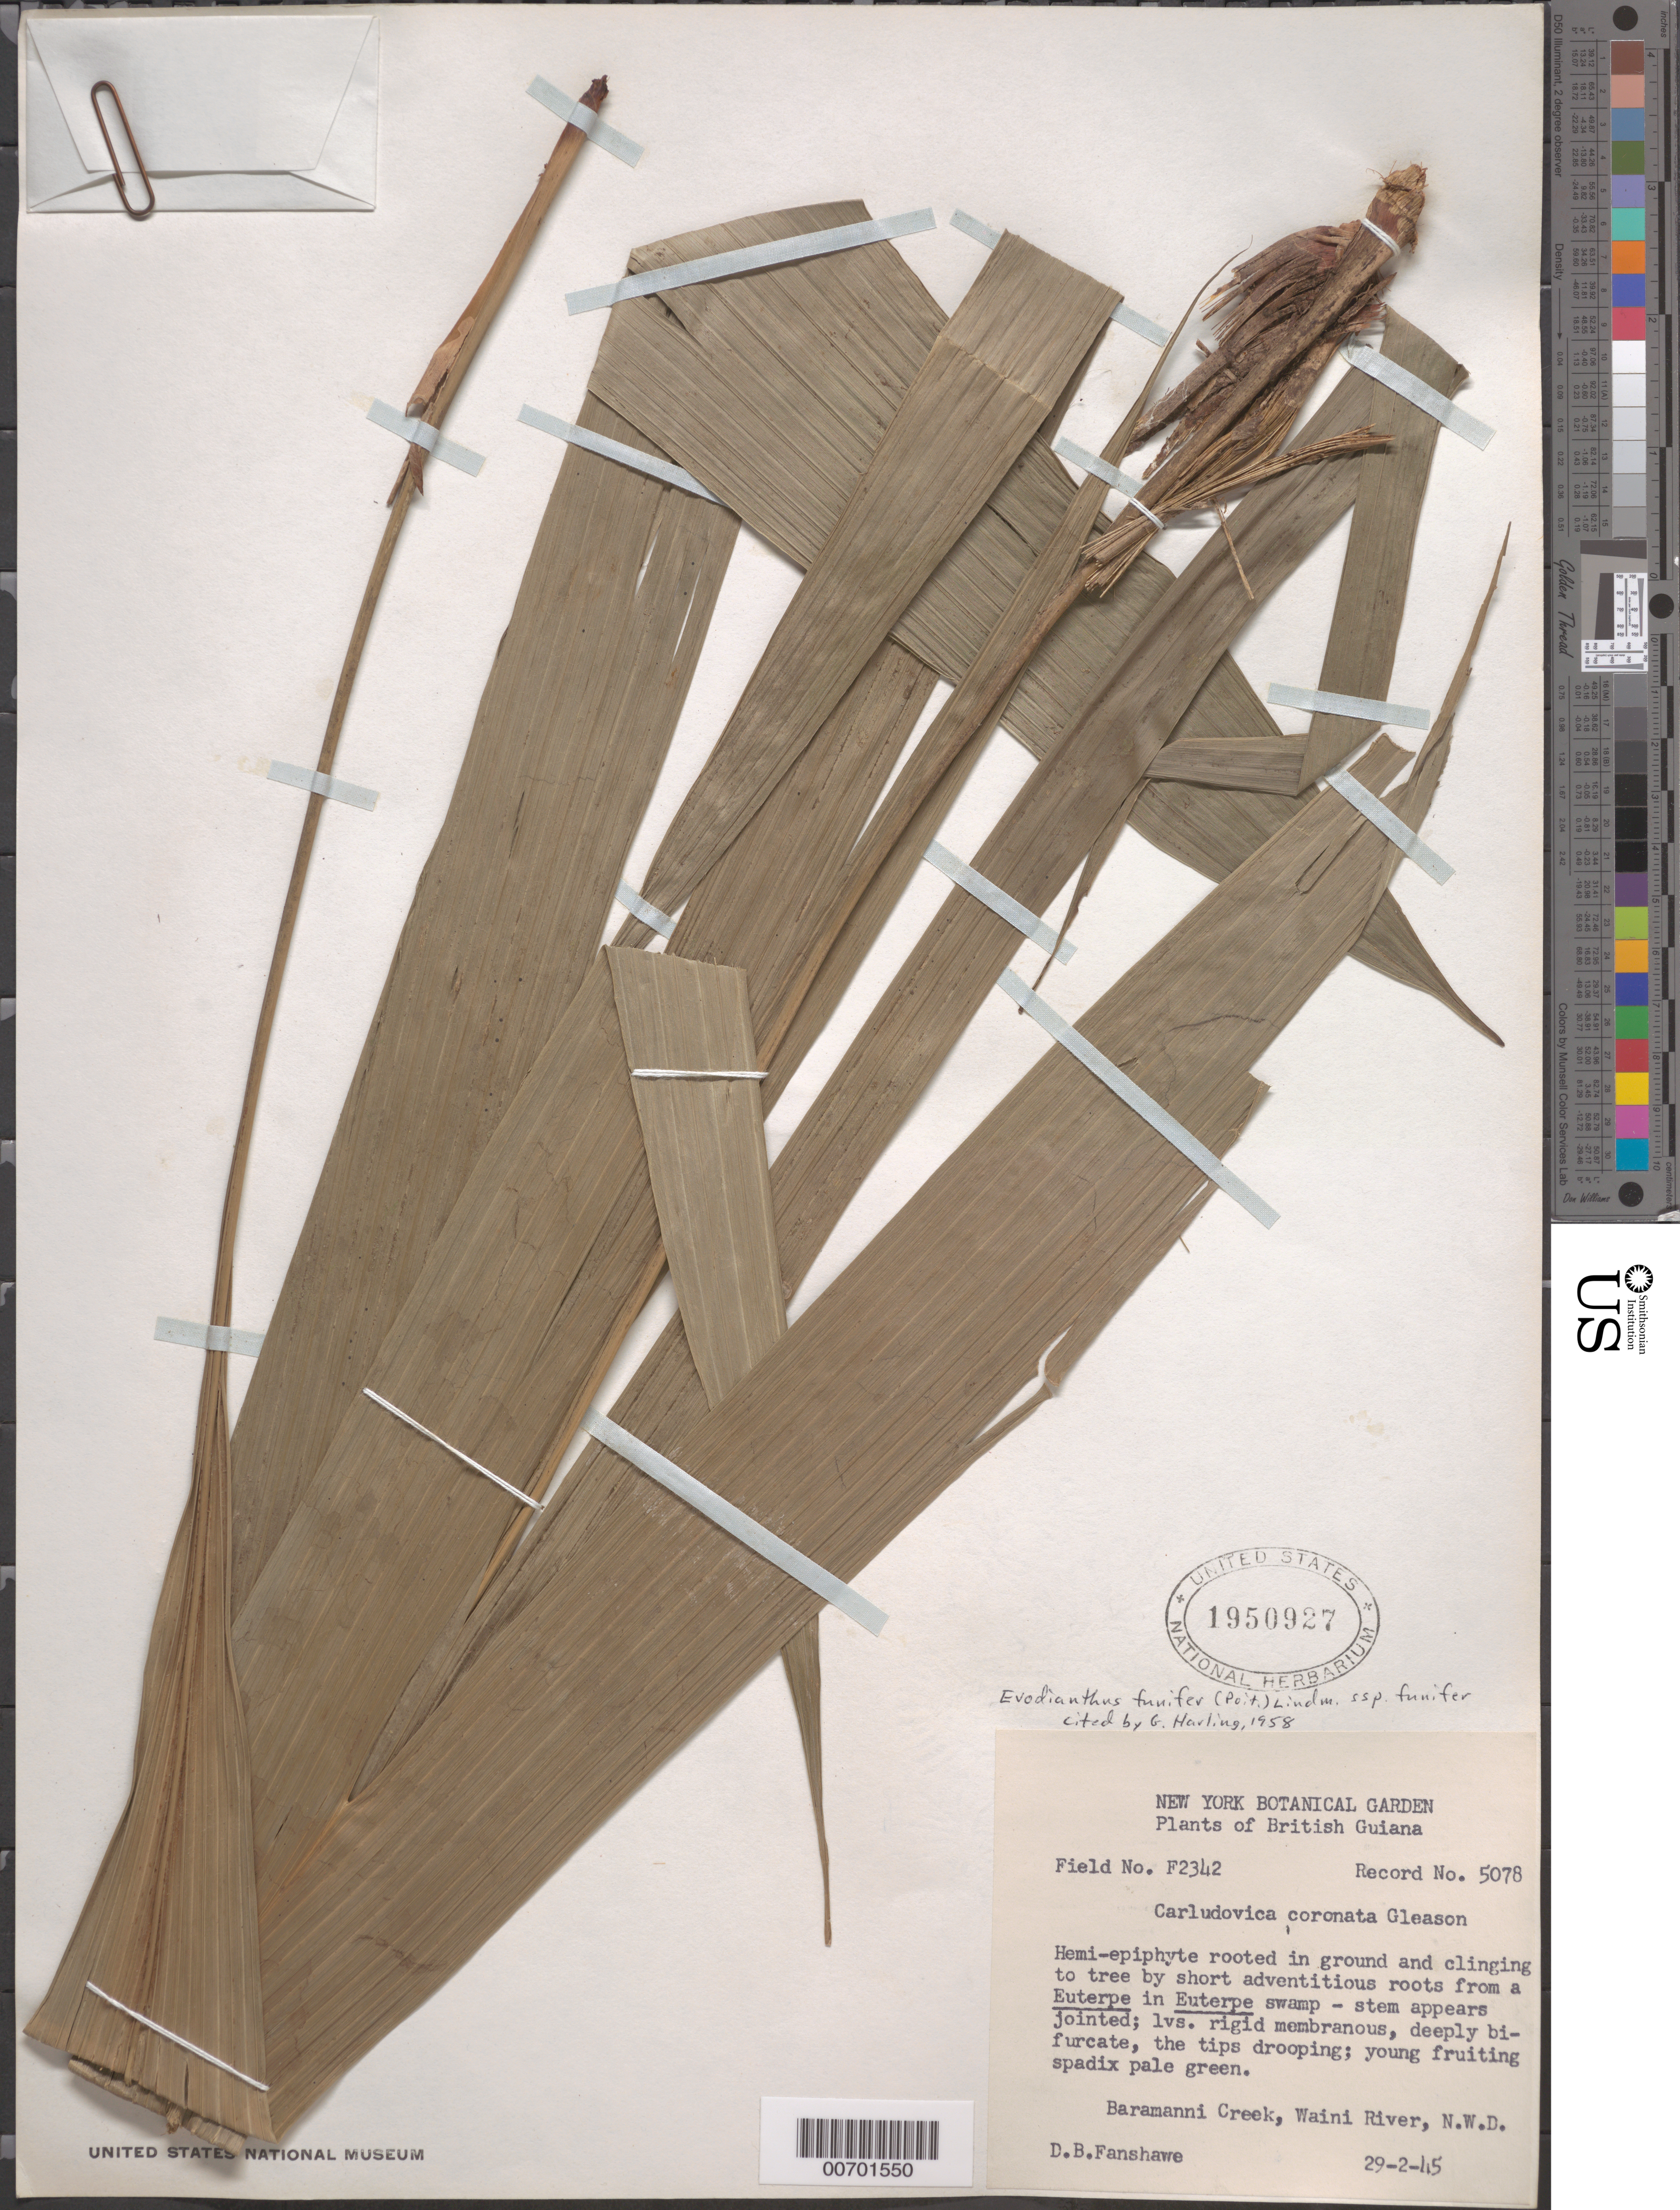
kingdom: Plantae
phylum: Tracheophyta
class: Liliopsida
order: Pandanales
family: Cyclanthaceae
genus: Evodianthus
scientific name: Evodianthus funifer subsp. funifer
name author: (Poit.) Lindm.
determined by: Harling, Gunnar W.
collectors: D. B. Fanshawe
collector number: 5078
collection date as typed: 29 February 1945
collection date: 1945-02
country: Guyana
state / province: Barima-Waini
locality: Baramanni Creek, Waini R., NW Dist.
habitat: Euterpe swamp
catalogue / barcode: US 1950927